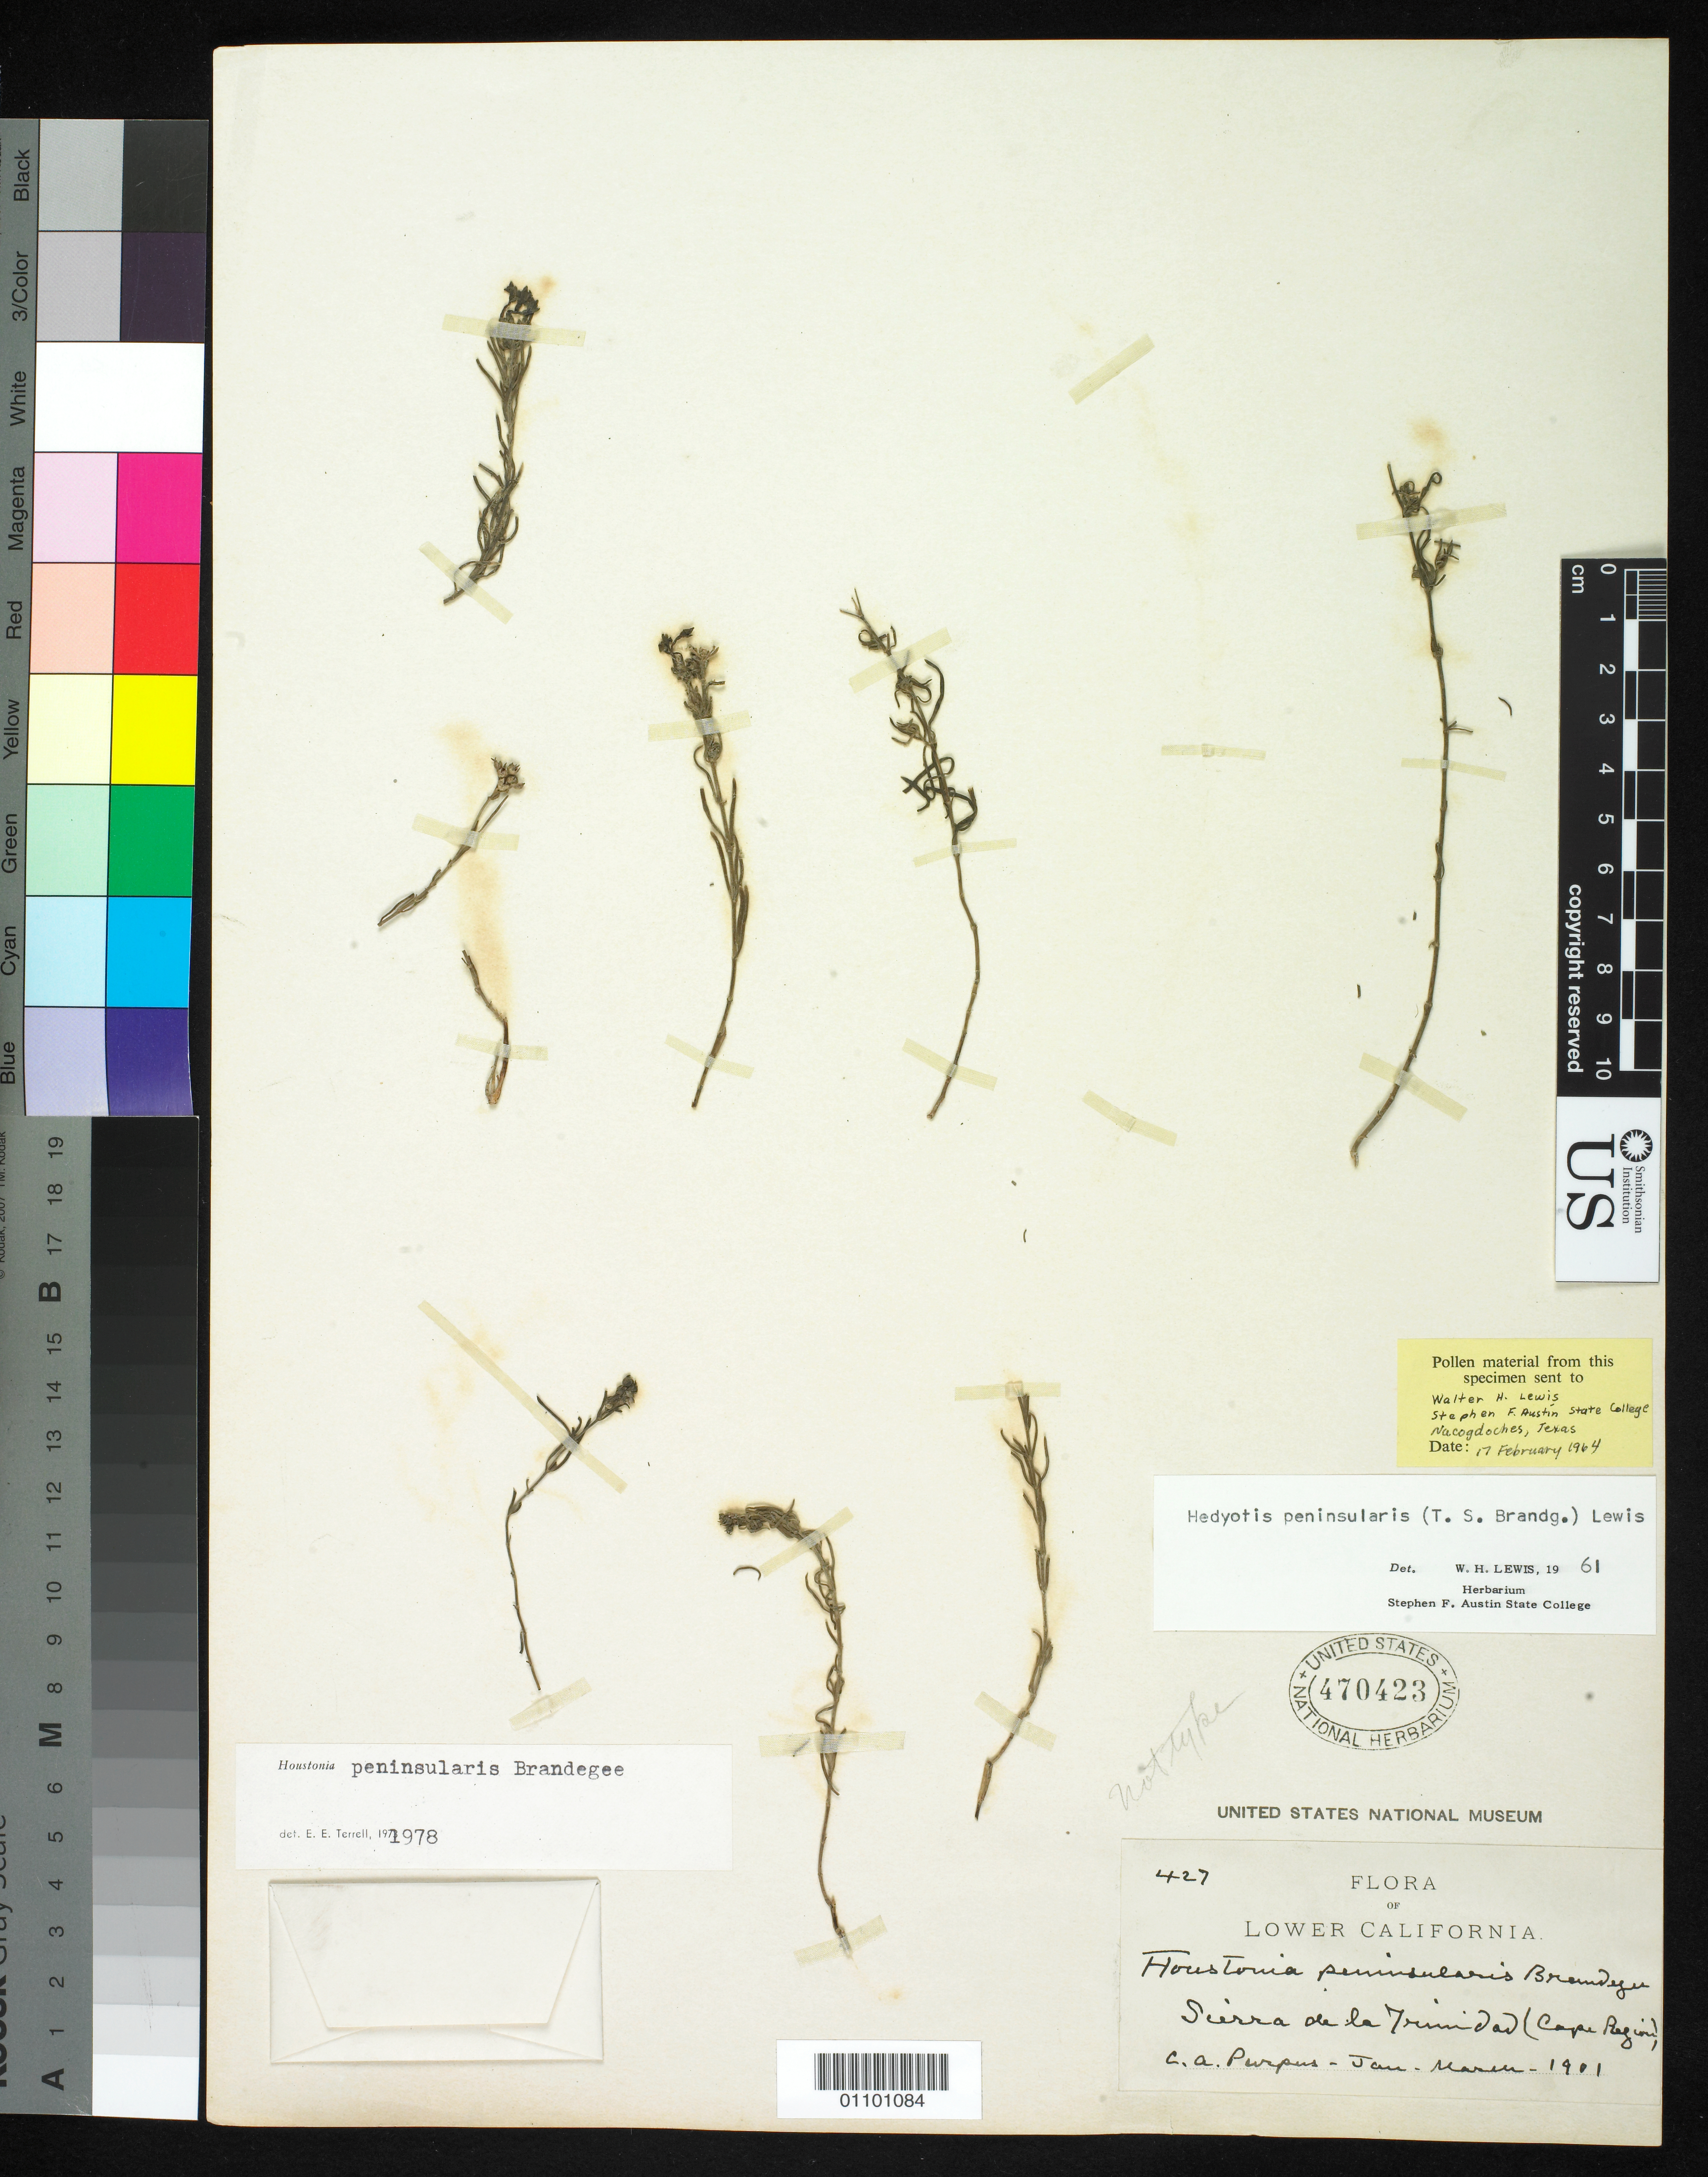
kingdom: Plantae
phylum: Tracheophyta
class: Magnoliopsida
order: Gentianales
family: Rubiaceae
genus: Houstonia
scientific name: Houstonia peninsularis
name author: Brandegee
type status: Syntype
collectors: C. A. Purpus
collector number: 427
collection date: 1901-01/1901-03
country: Mexico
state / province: Baja California Sur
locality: Lower California, Sierra de la Trinidad (Cape Region)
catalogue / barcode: US 470423